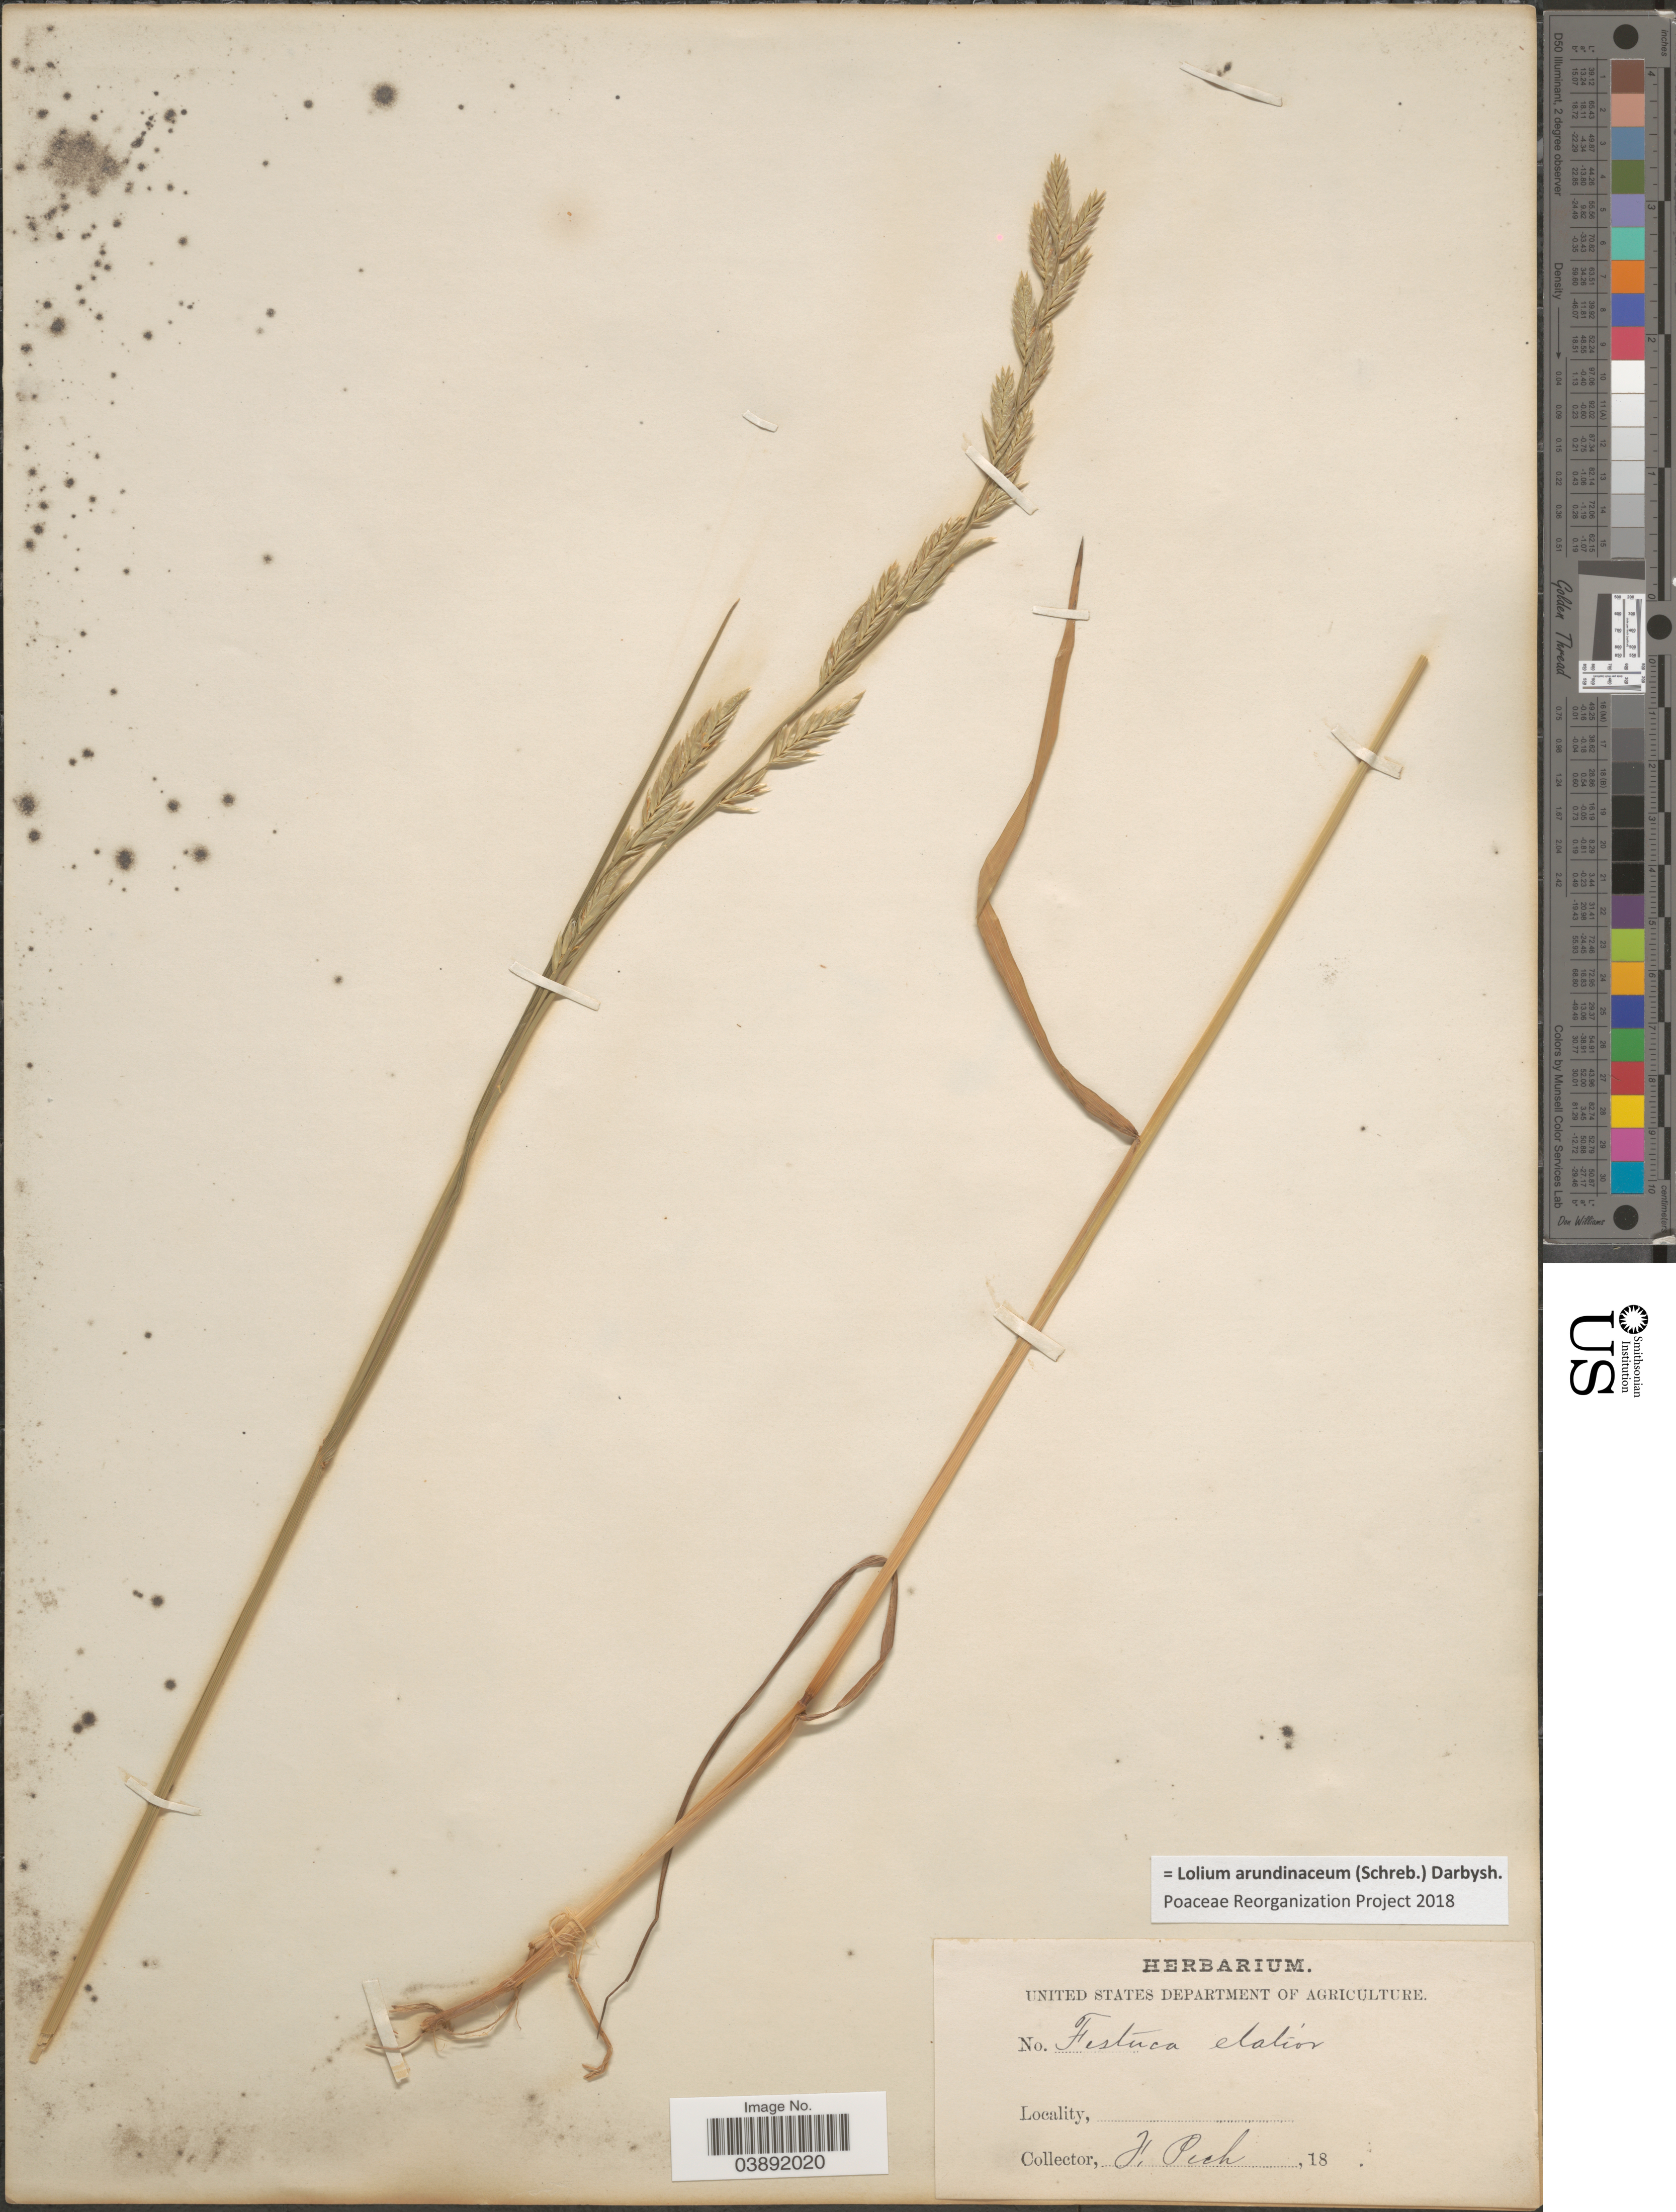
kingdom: Plantae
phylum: Tracheophyta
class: Liliopsida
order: Poales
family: Poaceae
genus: Lolium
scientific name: Lolium arundinaceum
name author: (Schreb.) Darbysh.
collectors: J. Pech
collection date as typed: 18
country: United States